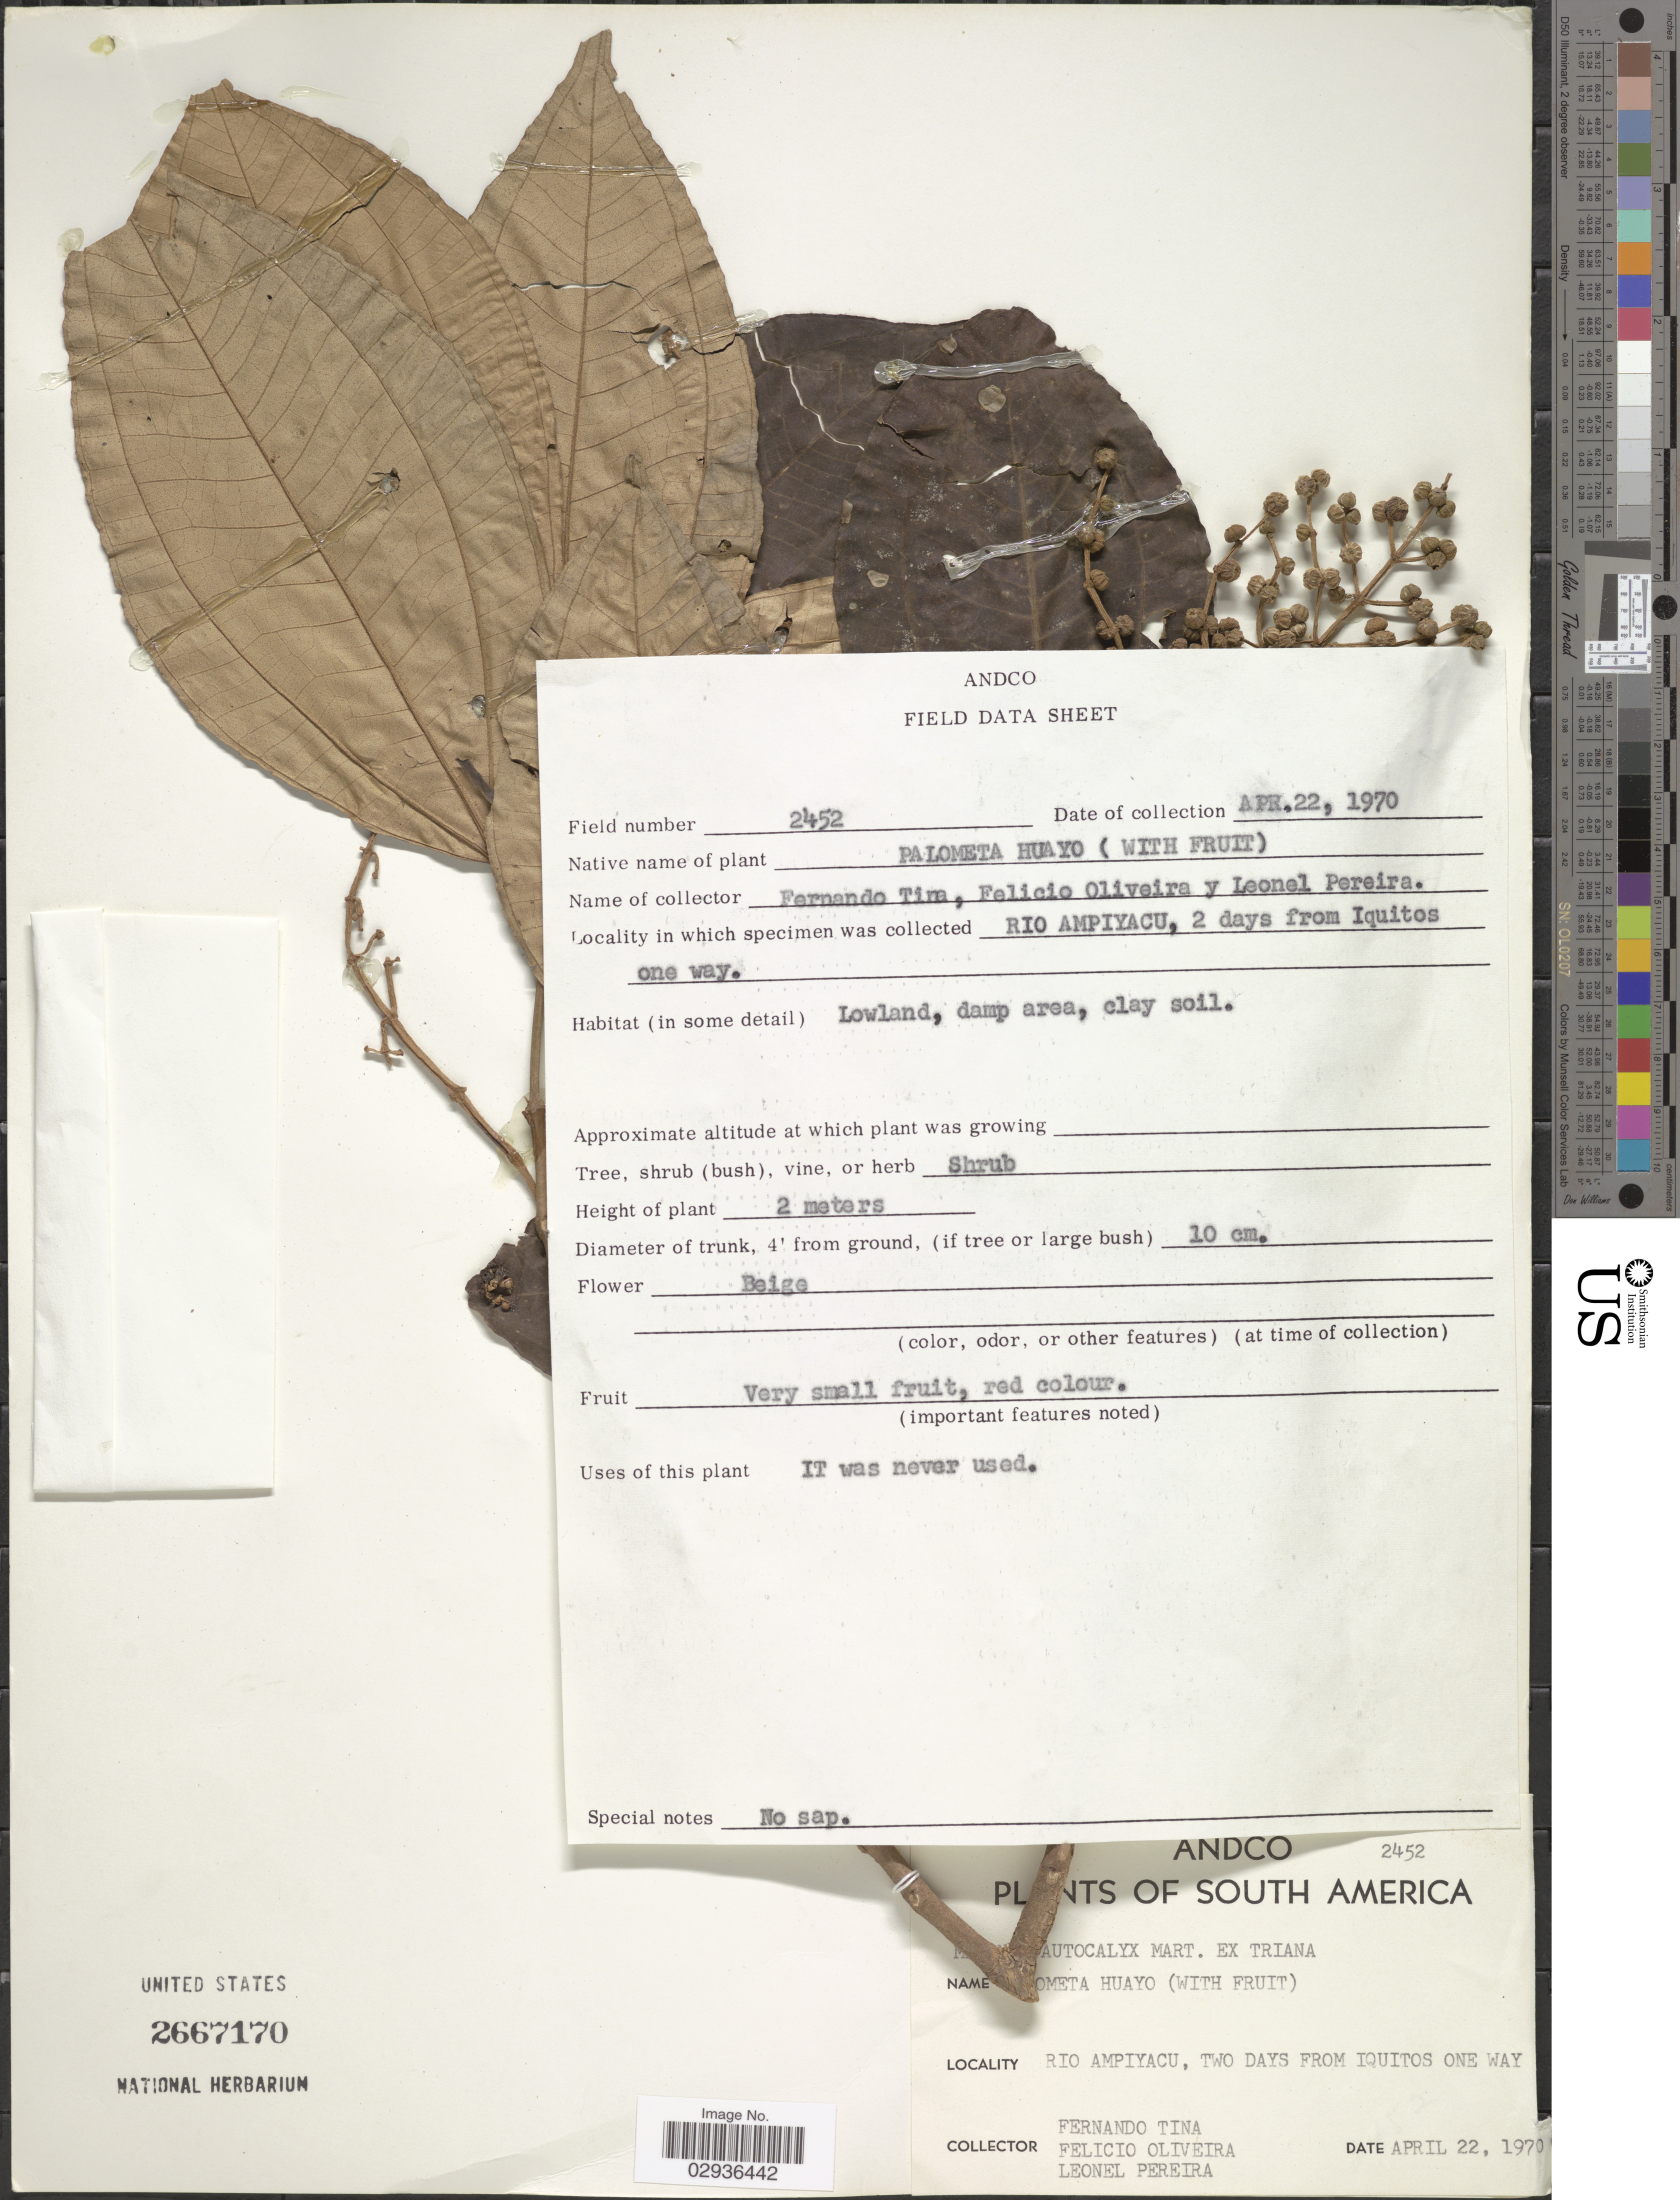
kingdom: Plantae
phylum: Tracheophyta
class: Magnoliopsida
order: Myrtales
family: Melastomataceae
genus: Miconia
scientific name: Miconia aulocalyx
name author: Mart. ex Triana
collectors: F. Tina, F. Oliveira & L. Pereira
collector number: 2452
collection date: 1970-04-22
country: Peru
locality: Andco, Rio Anpiyacu, 2 days from Iquitos one way.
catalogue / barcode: US 2667170